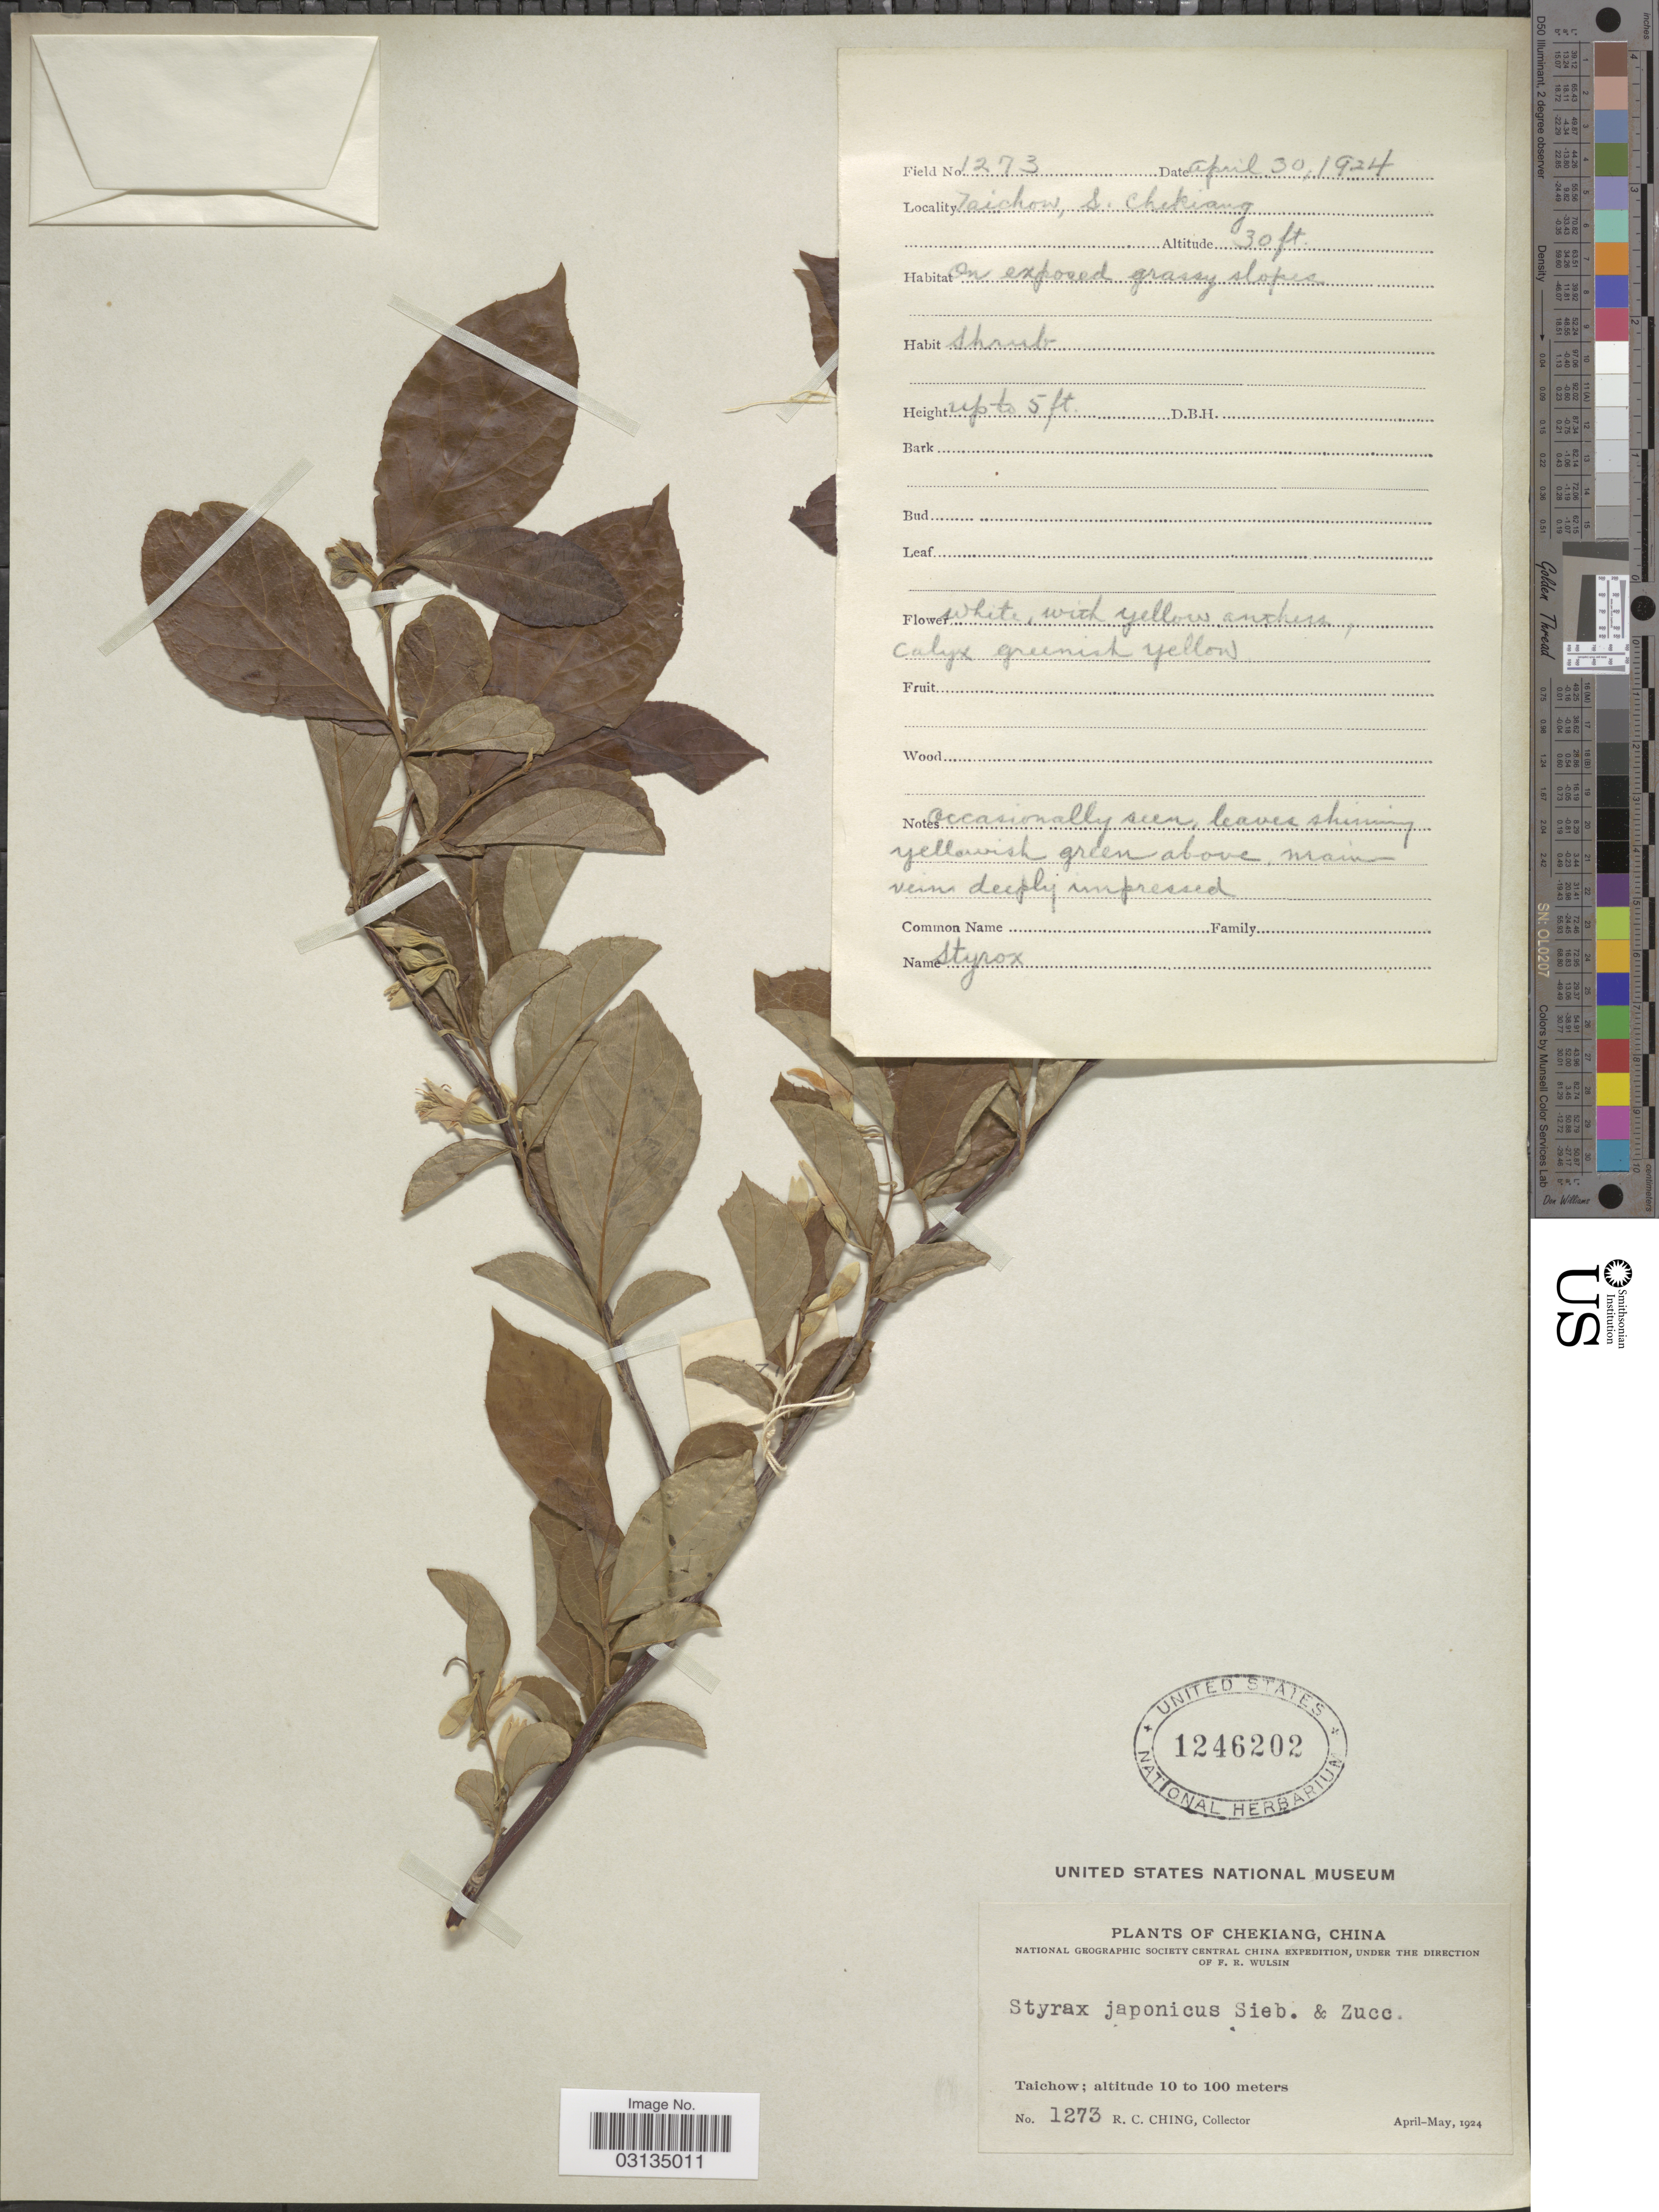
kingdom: Plantae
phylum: Tracheophyta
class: Magnoliopsida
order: Ericales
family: Styracaceae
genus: Styrax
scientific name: Styrax japonicus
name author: Siebold & Zucc.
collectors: R. C. Ching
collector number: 1273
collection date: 1924-04-30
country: China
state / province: Zhejiang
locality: S. Chekiang, China, Taichow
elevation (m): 9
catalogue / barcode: US 1246202